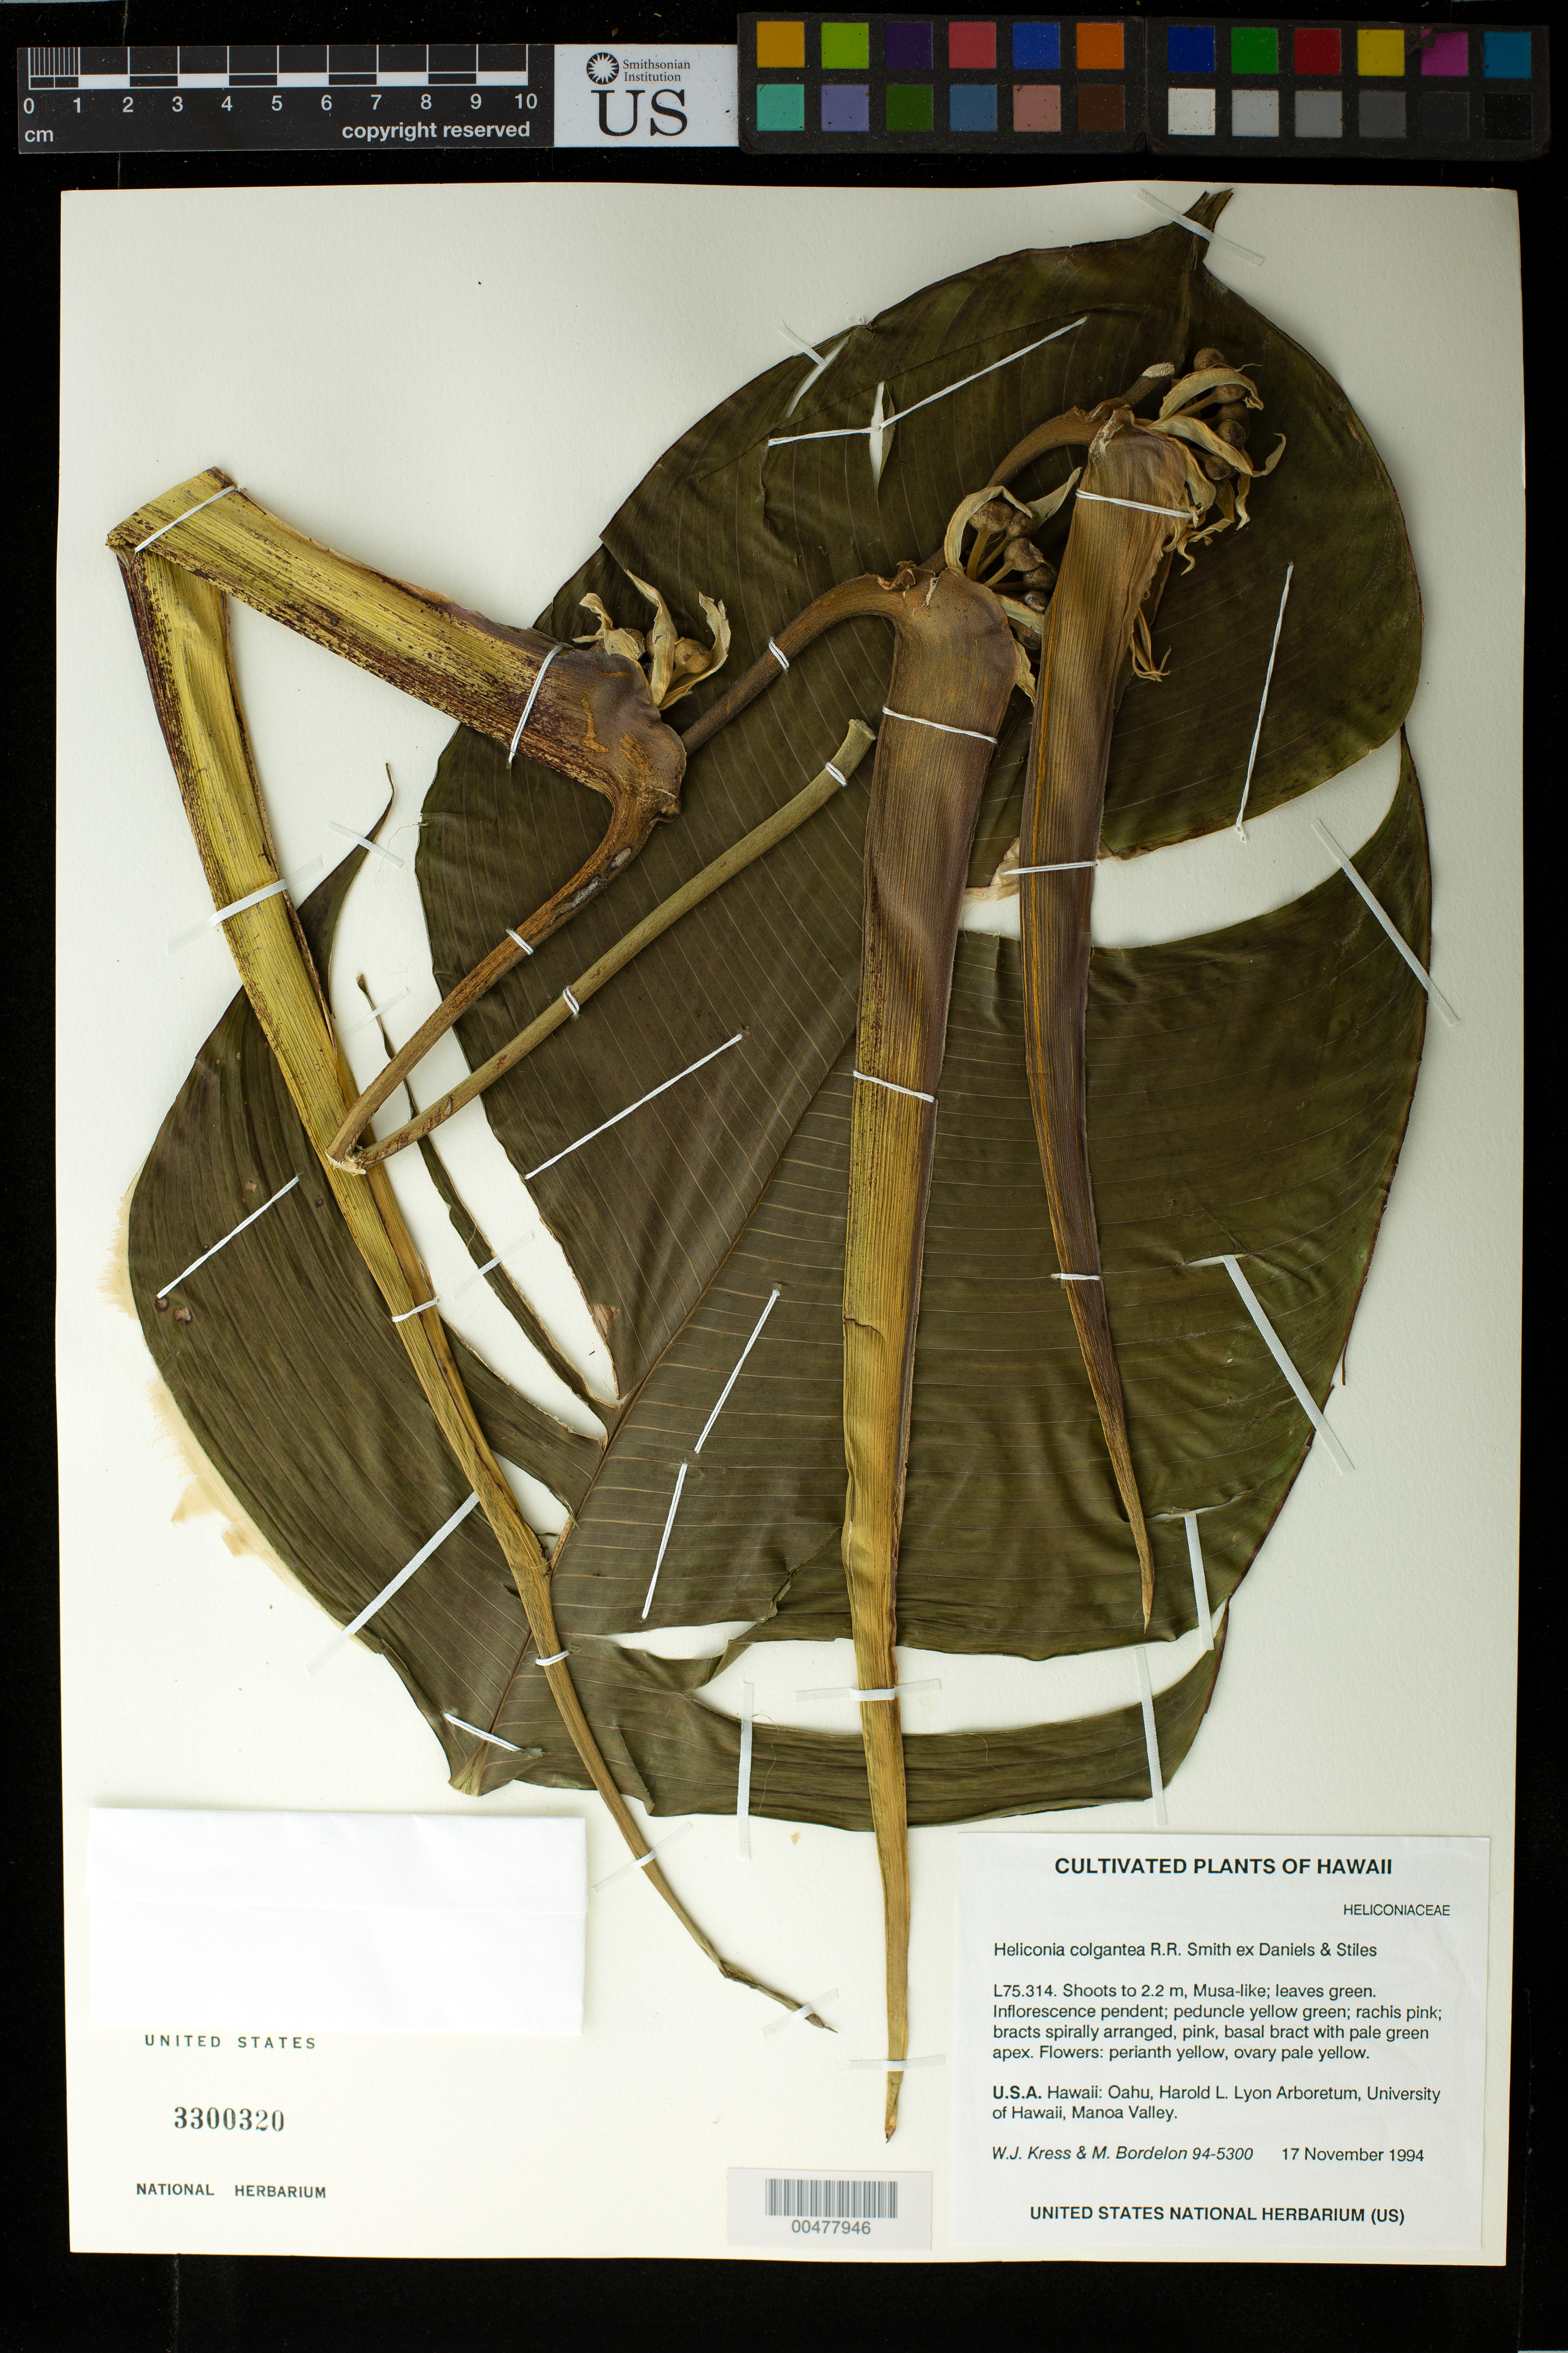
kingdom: Plantae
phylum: Tracheophyta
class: Liliopsida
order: Zingiberales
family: Heliconiaceae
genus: Heliconia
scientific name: Heliconia colgantea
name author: R.R. Sm. ex G.S. Daniels & F.G. Stiles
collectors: W. J. Kress & M. Bordelon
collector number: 94-5300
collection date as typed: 17 Nov 1994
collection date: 1994-11-17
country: United States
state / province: Hawaii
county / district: Honolulu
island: Oahu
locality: Harold L. Lyon Arboretum, University of Hawaii, Manoa Valley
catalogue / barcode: US 3300320